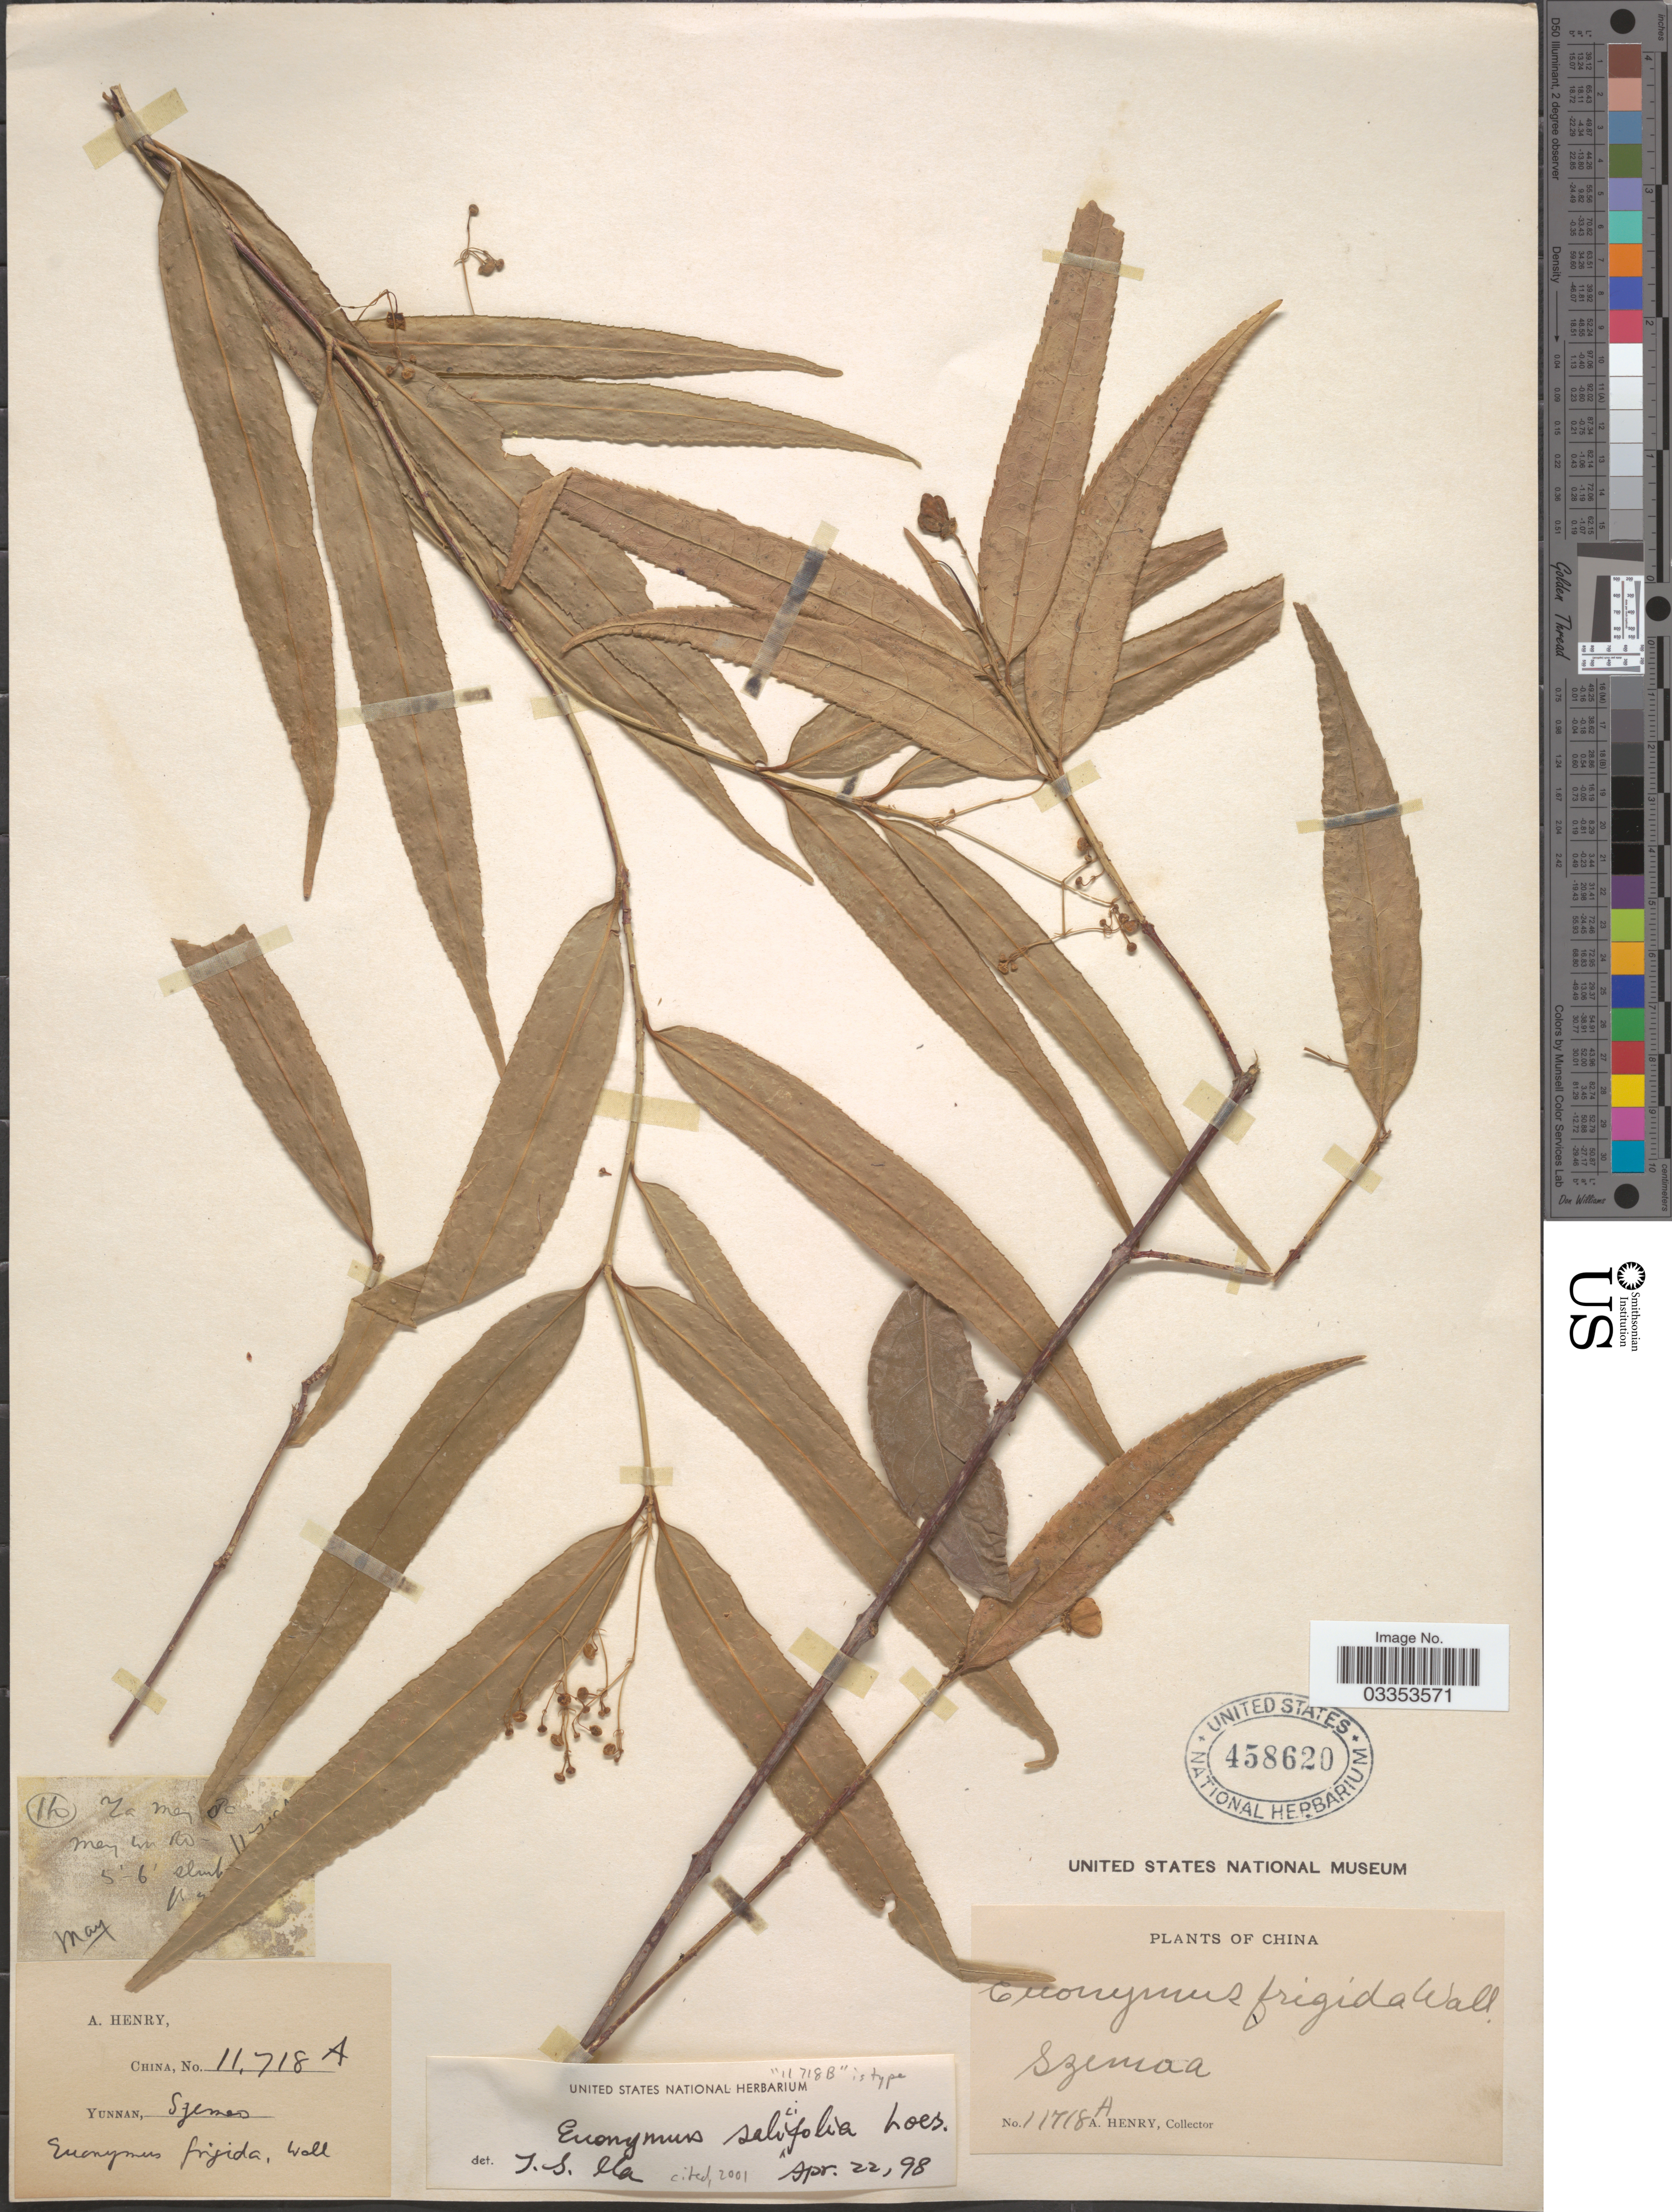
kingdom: Plantae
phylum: Tracheophyta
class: Magnoliopsida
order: Celastrales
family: Celastraceae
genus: Euonymus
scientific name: Euonymus salicifolius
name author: Loes.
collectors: A. Henry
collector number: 11718 A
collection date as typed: May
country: China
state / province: Yunnan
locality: Szemoa.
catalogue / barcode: US 458620